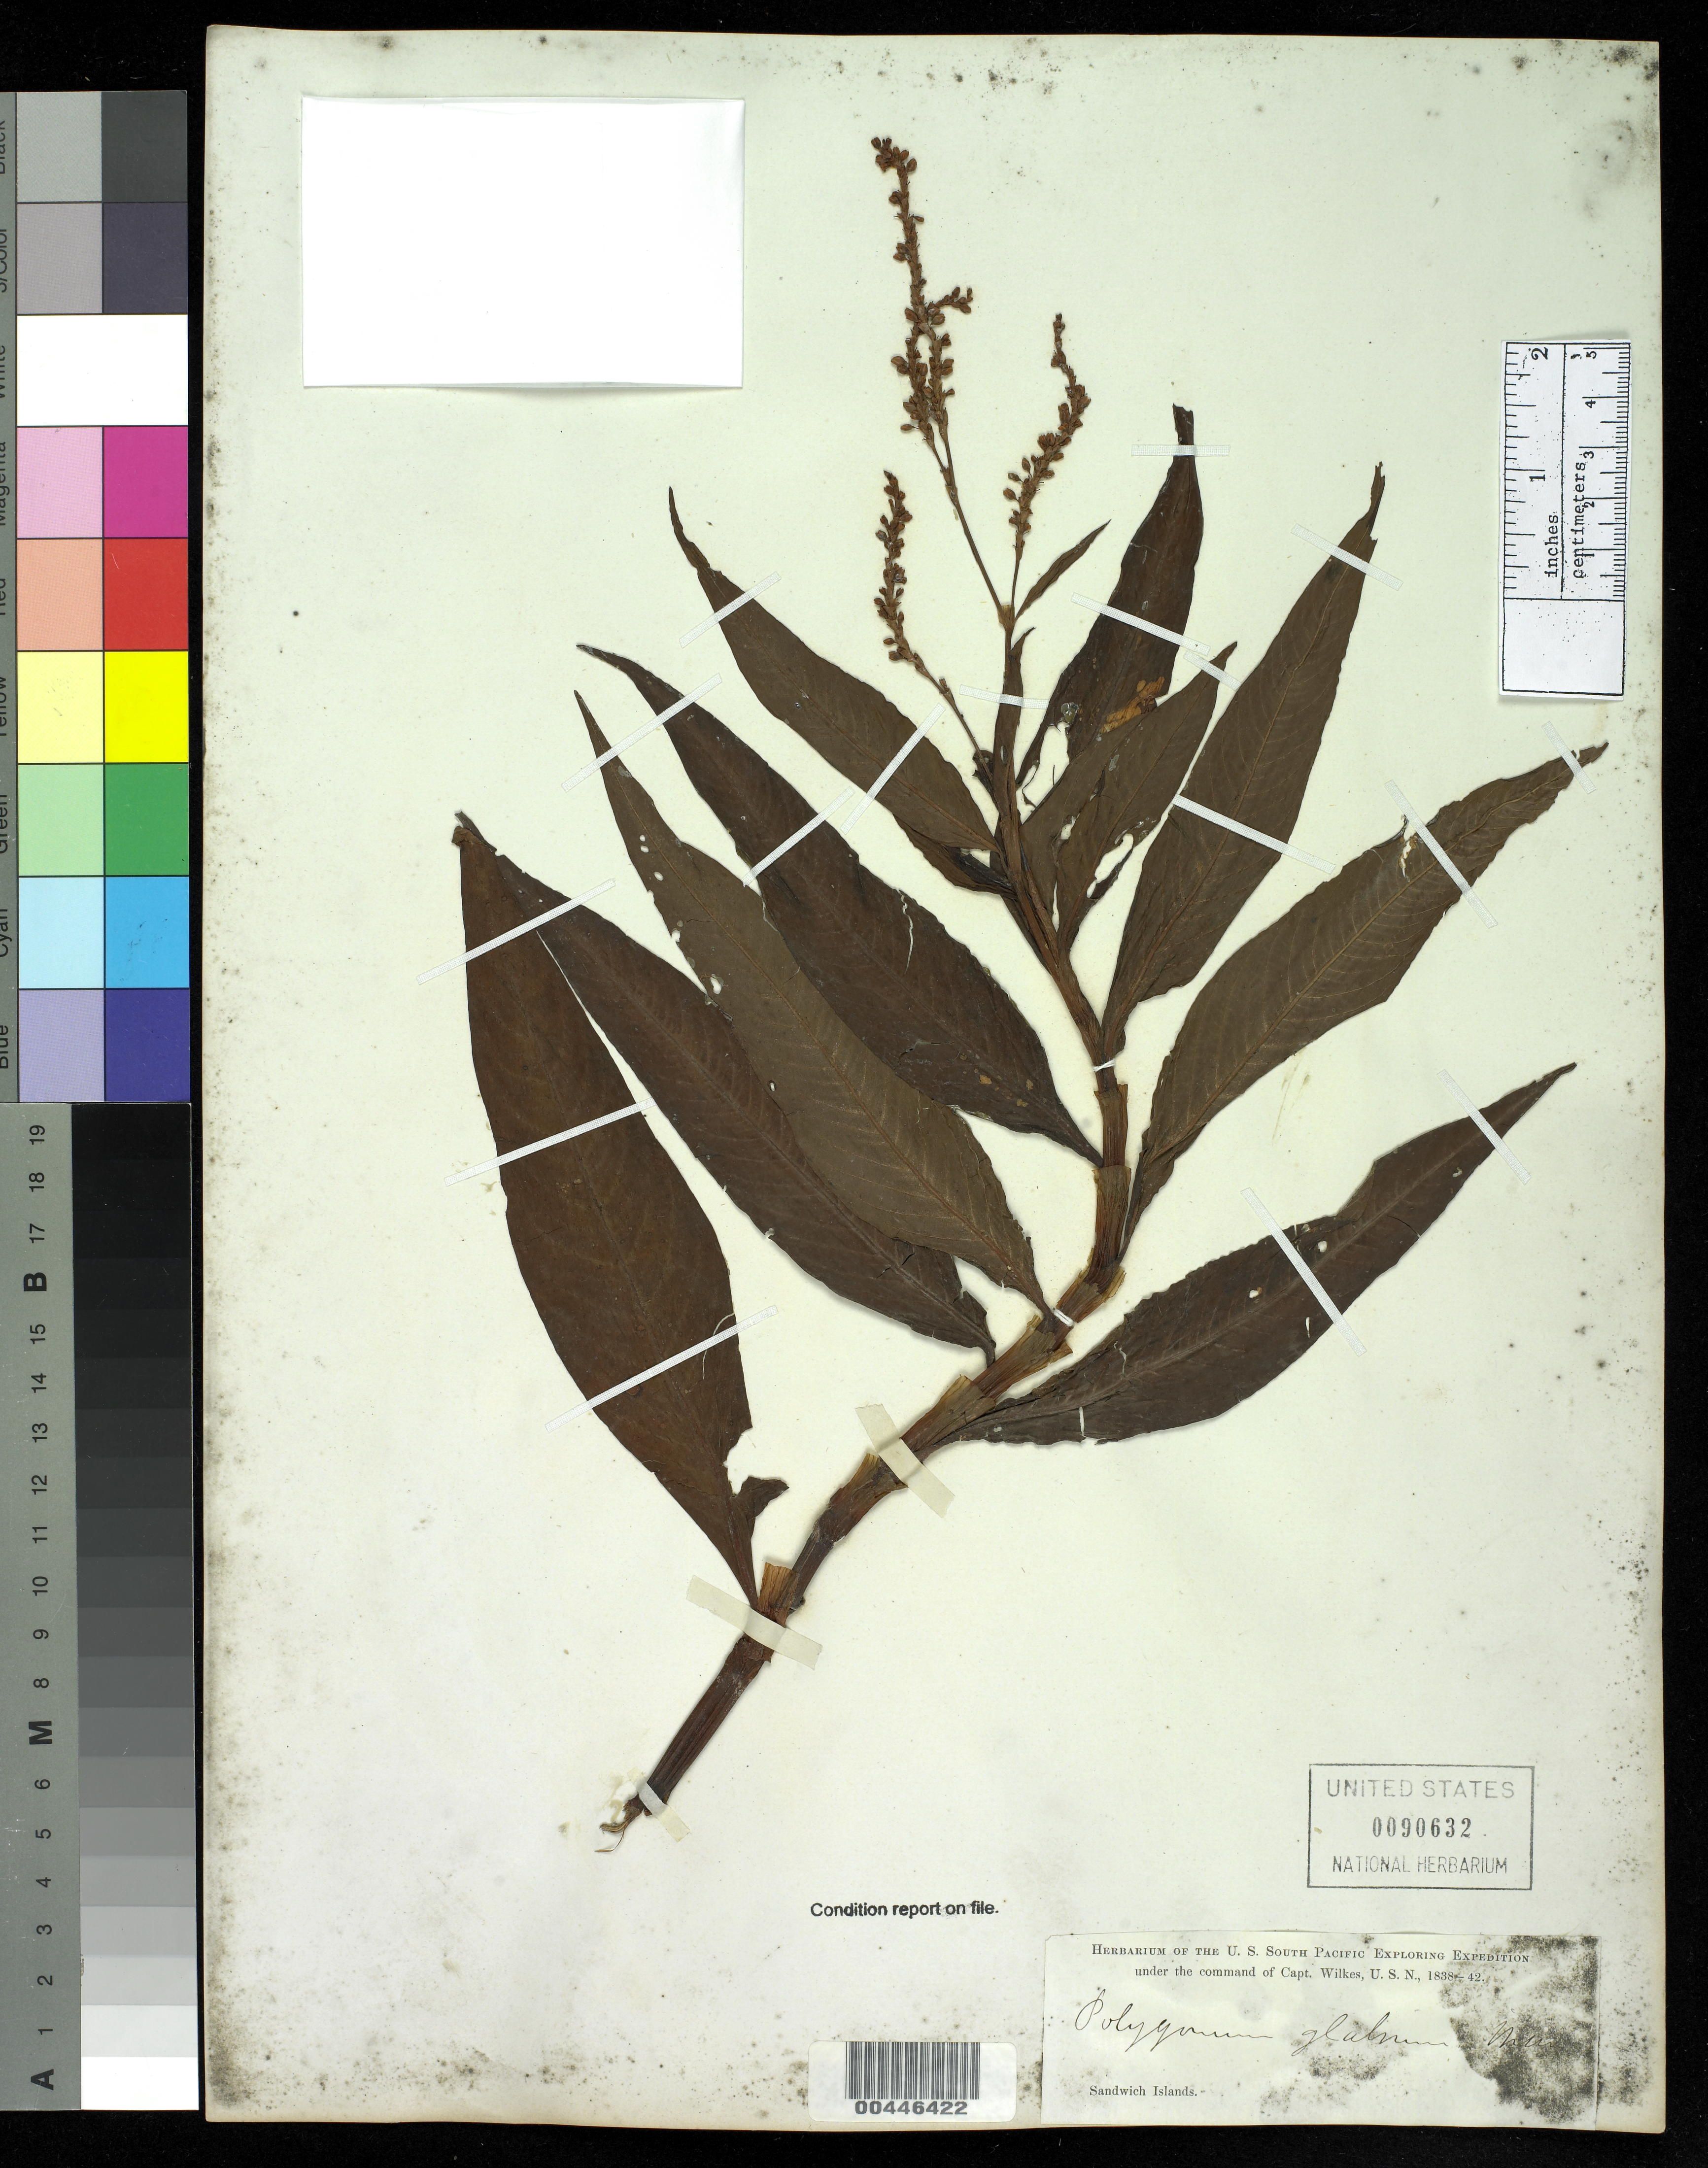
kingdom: Plantae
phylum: Tracheophyta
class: Magnoliopsida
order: Caryophyllales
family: Polygonaceae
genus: Persicaria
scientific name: Persicaria glabra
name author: (Willd.) M. Gómez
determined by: Wagner, W. L., (BOT), Smithsonian Institution - National Museum of Natural History (UNITED STATES)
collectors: Wilkes Explor. Exped.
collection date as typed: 1838 to -- --- 1842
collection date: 1838/1842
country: United States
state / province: Hawaii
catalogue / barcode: US 90632